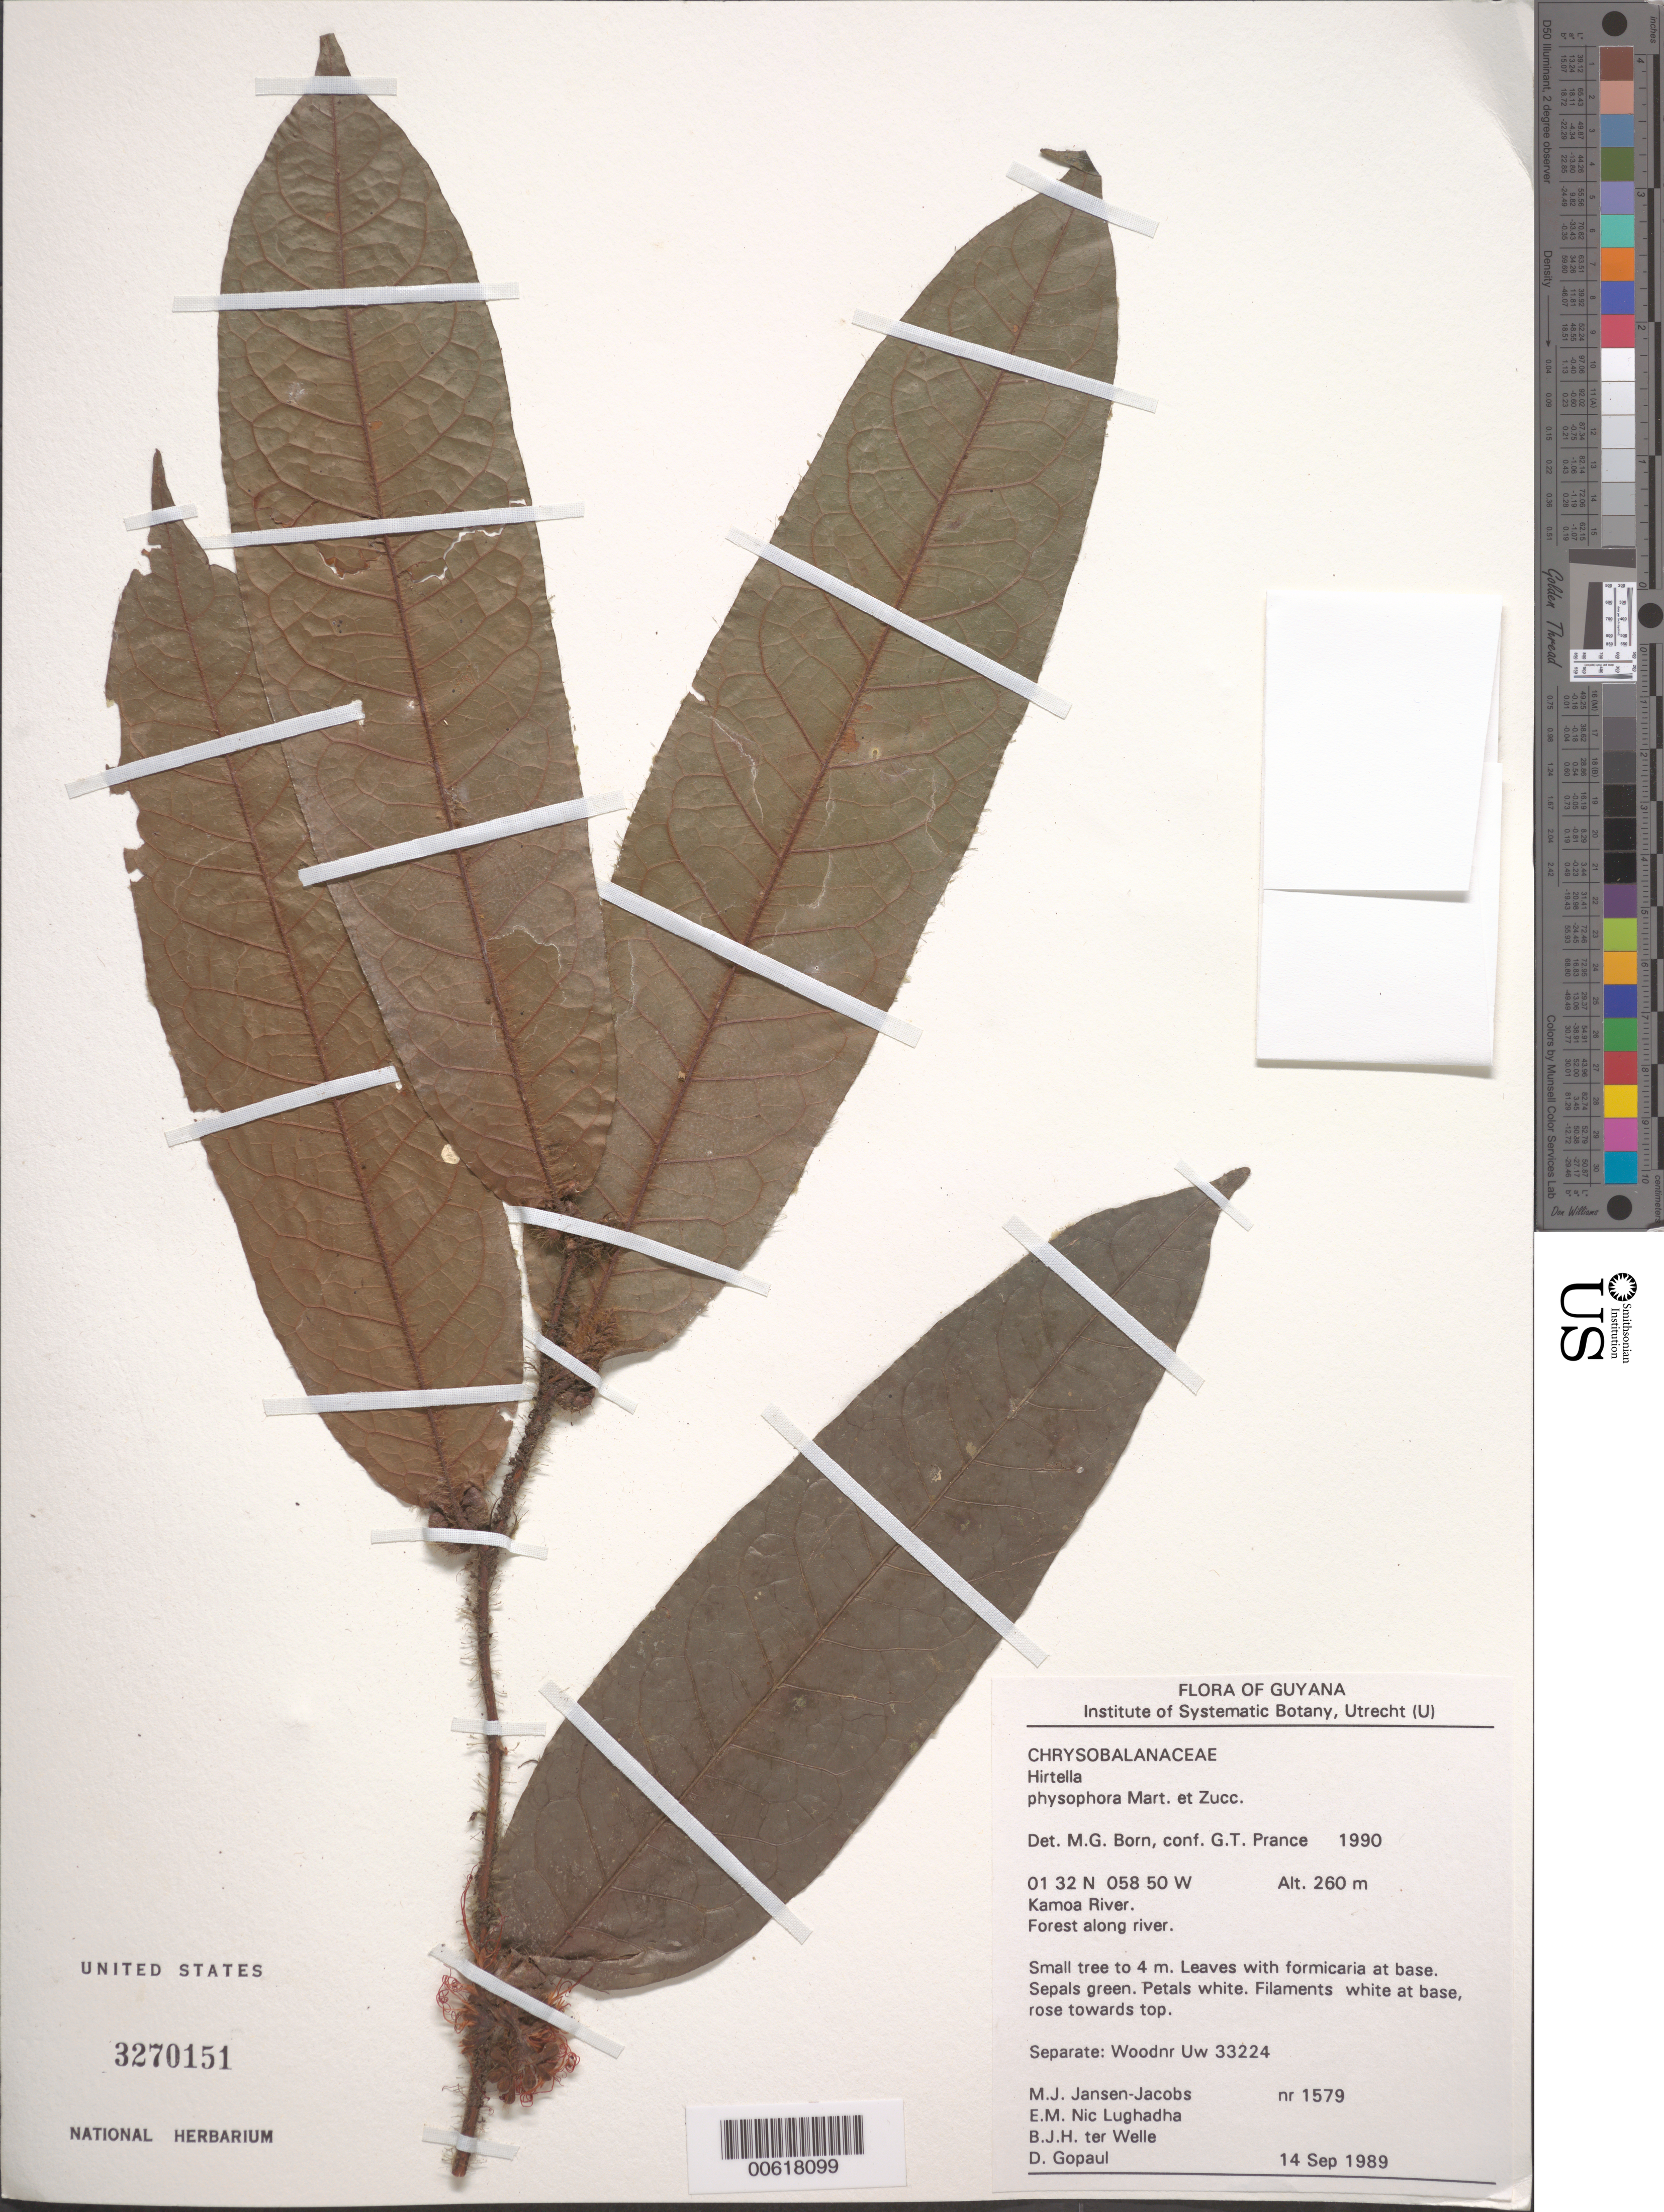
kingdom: Plantae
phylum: Tracheophyta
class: Magnoliopsida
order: Malpighiales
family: Chrysobalanaceae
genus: Hirtella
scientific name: Hirtella physophora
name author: Mart. & Zucc.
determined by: Born, M. G.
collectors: M. J. Jansen-Jacobs, E. Nic Lughadha, B. Welle & D. Gopaul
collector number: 1579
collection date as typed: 14-Sep-89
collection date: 1989-09-14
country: Guyana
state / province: U. Takutu-U. Essequibo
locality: Kamoa River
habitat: Forest along river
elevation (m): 260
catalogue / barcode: US 3270151